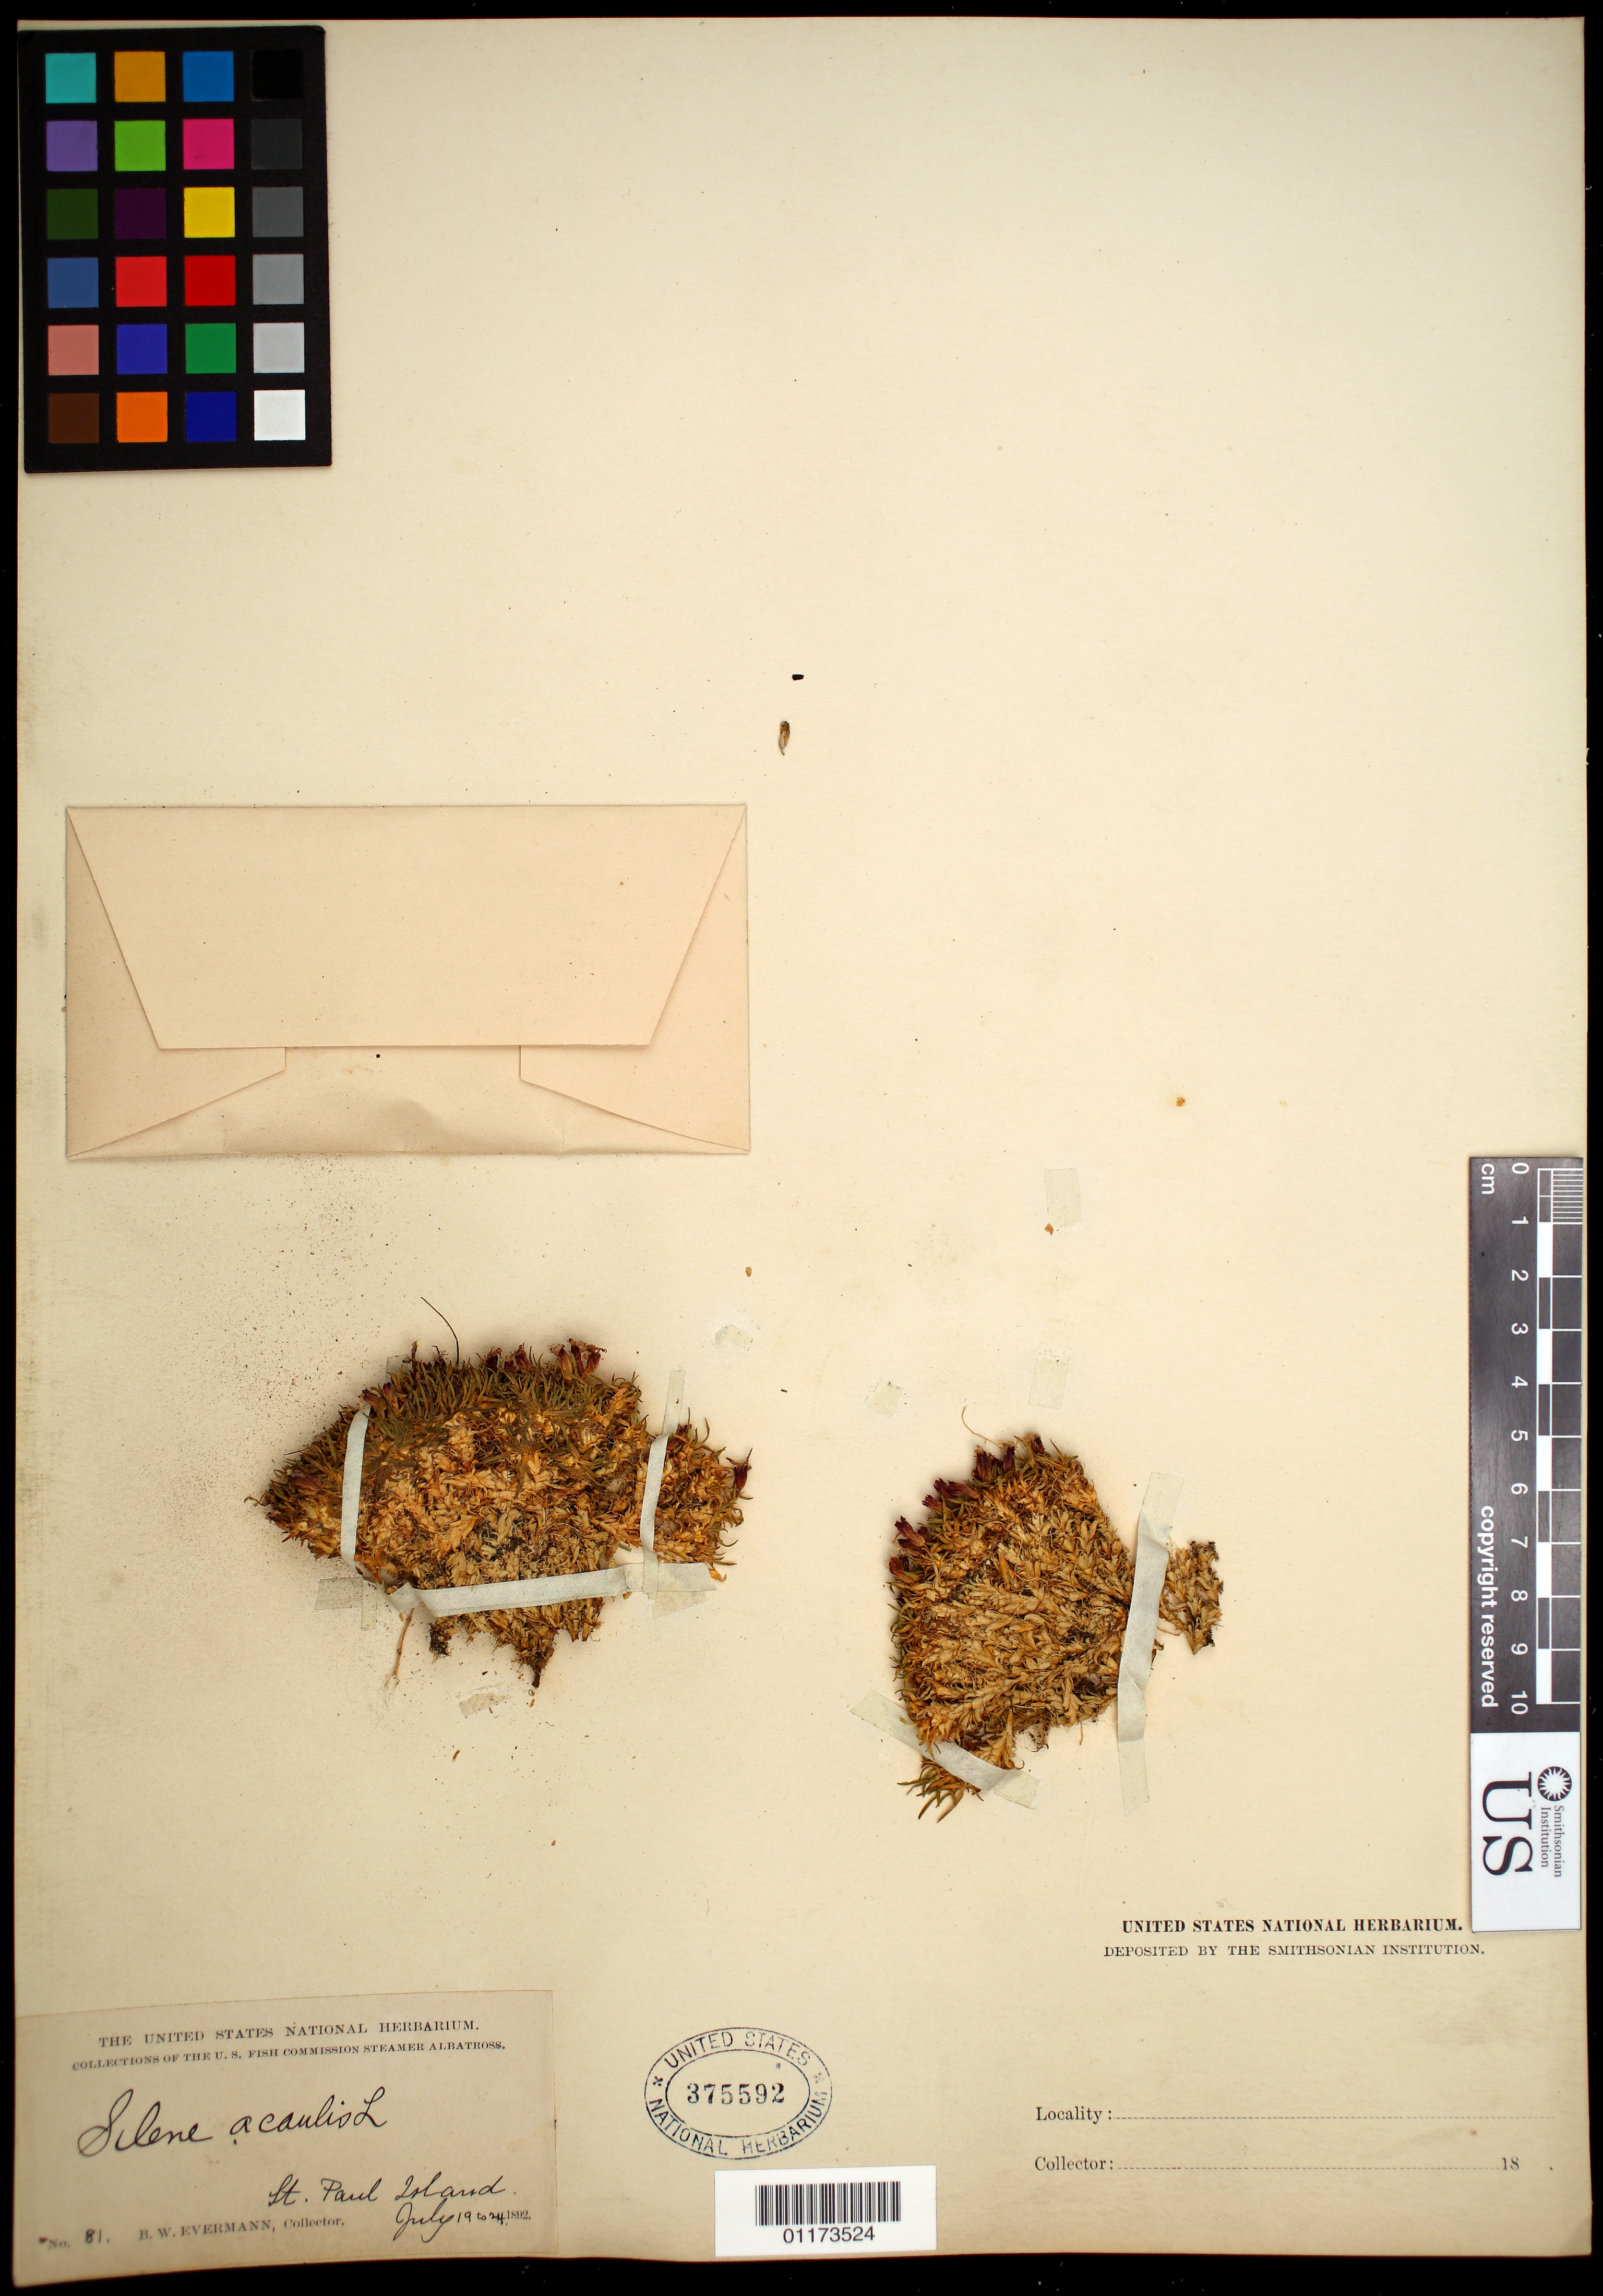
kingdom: Plantae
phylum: Tracheophyta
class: Magnoliopsida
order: Caryophyllales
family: Caryophyllaceae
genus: Silene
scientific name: Silene acaulis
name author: (L.) Jacq.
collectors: B. W. Evermann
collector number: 81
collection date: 1892-07-19/1892-07-24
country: United States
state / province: Alaska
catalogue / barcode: US 375592